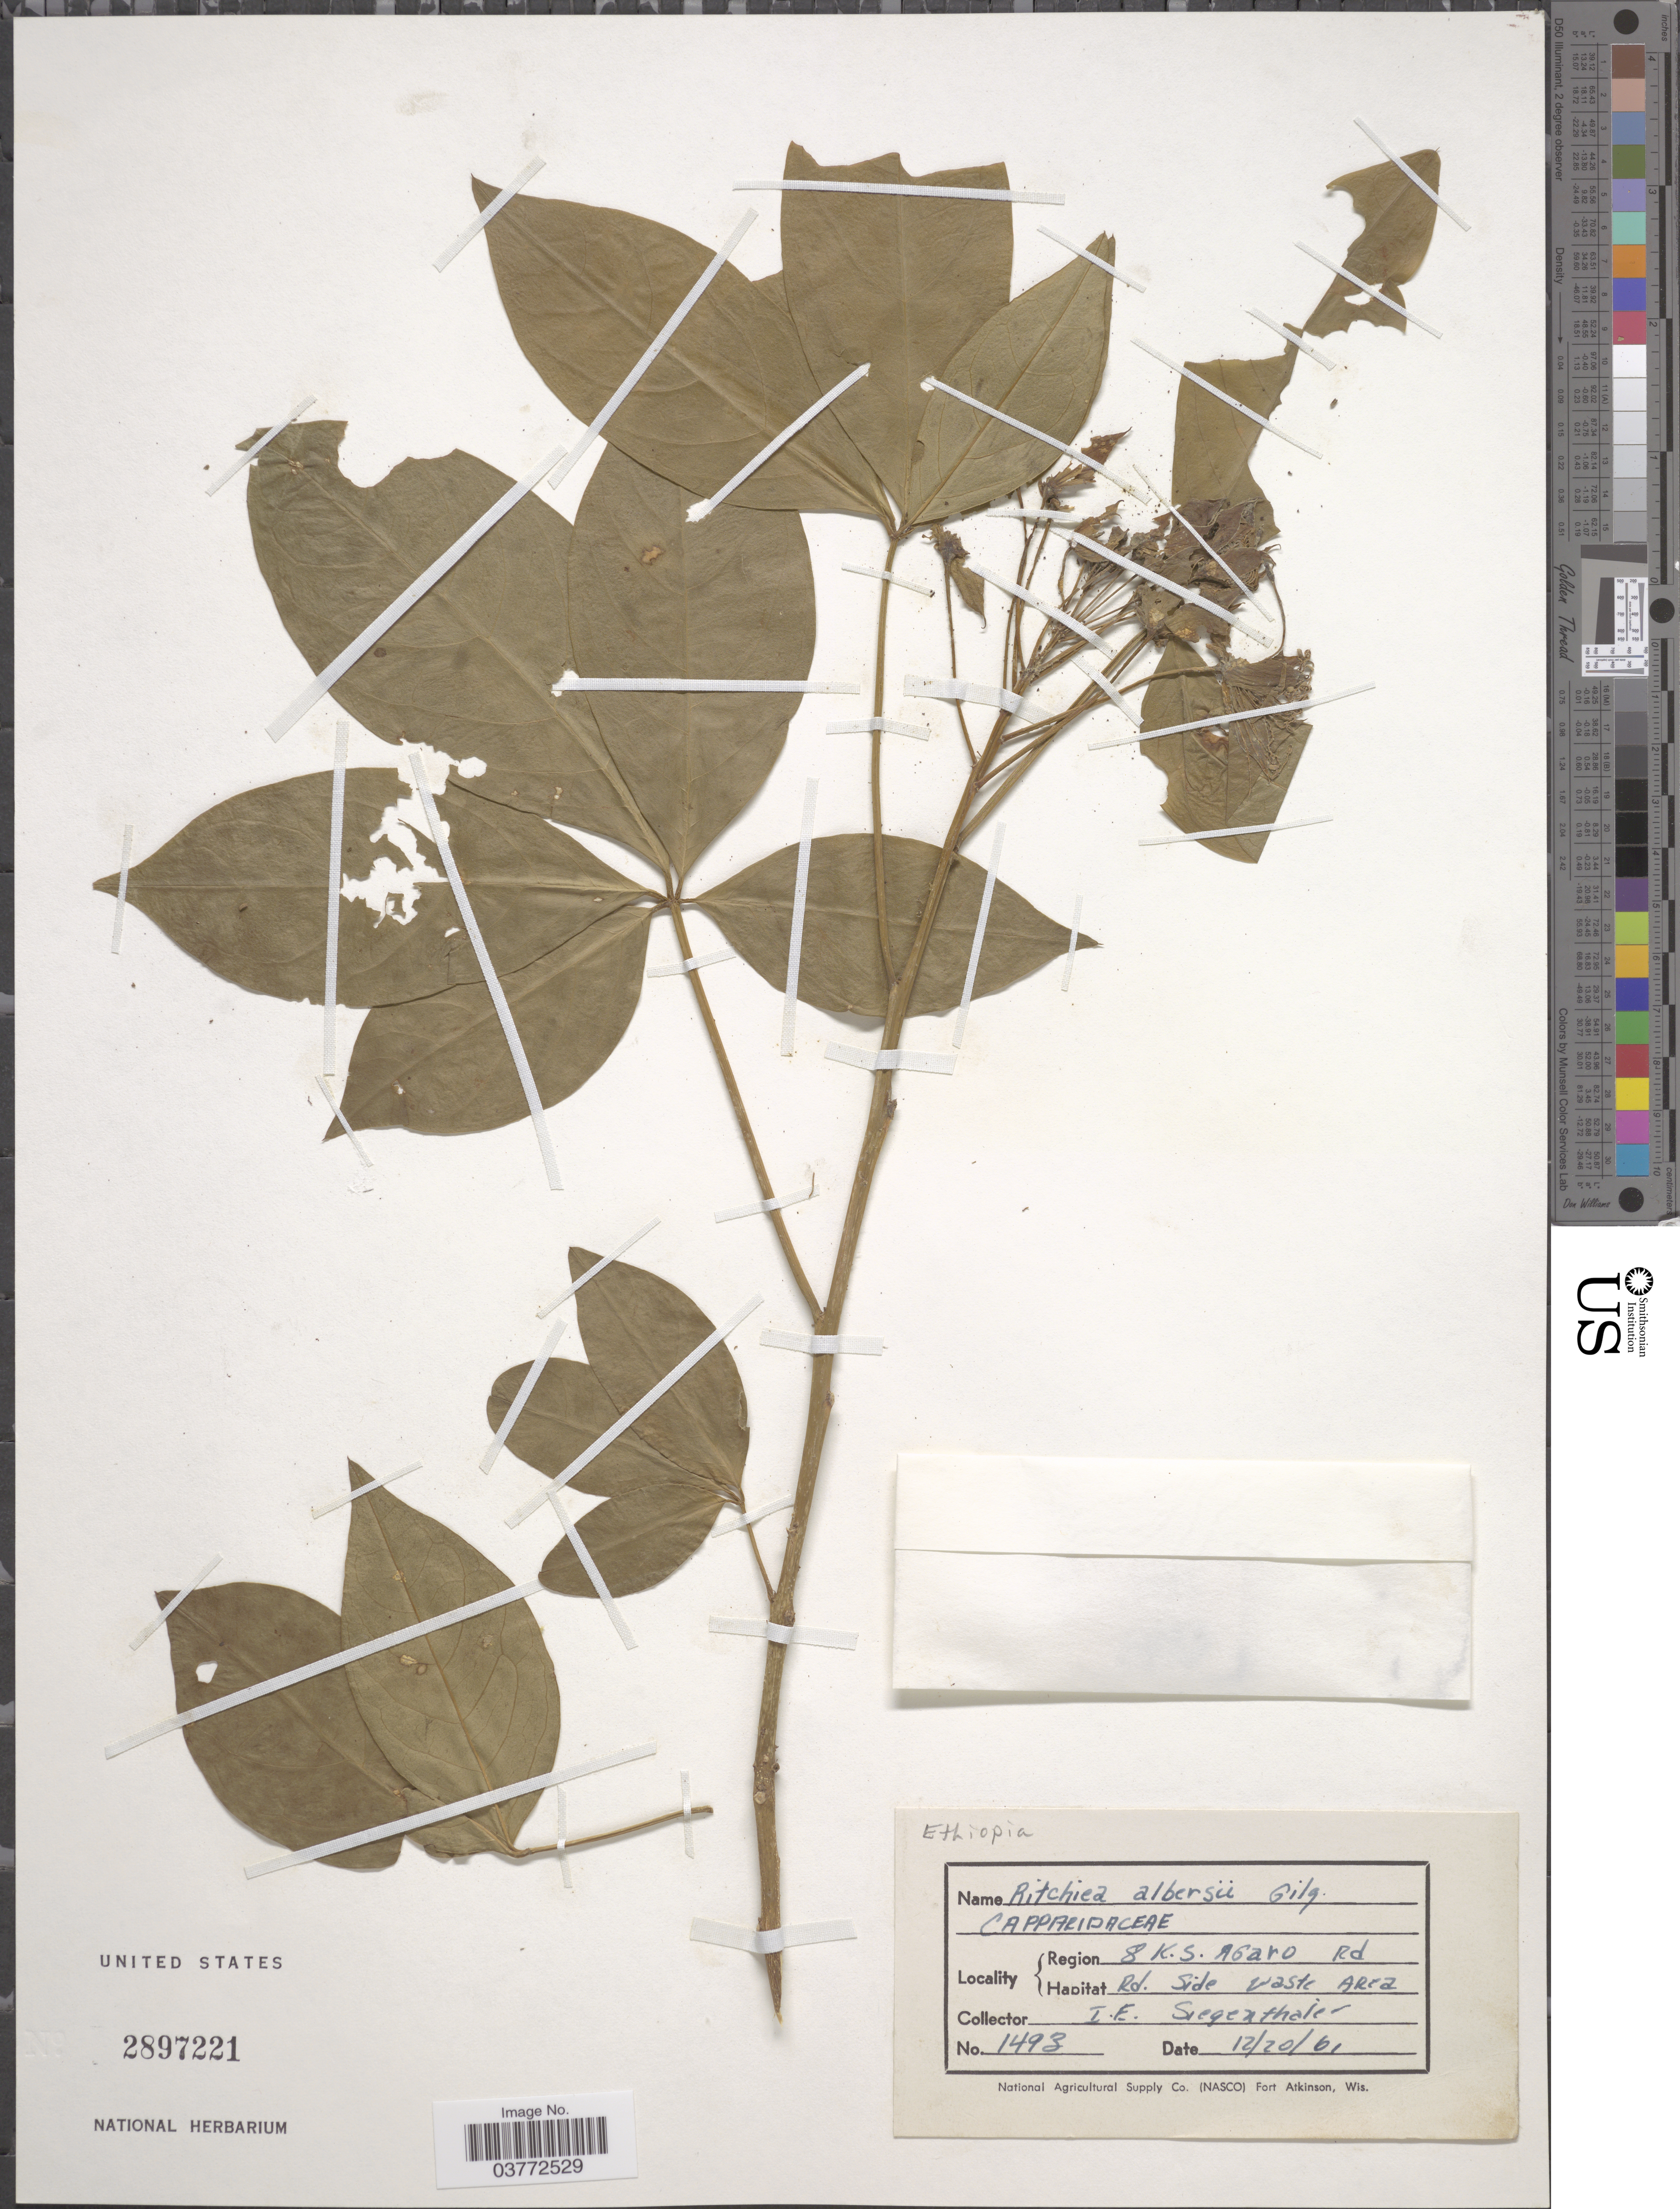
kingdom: Plantae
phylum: Tracheophyta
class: Magnoliopsida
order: Brassicales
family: Capparaceae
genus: Ritchiea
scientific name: Ritchiea albersii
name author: Gilg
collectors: I. Siegenthaler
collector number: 1493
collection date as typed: Transcribed d/m/y: 20/12/61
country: Ethiopia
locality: Region S.K.S. Agaro Rd. Rd. Side waste area.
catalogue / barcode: US 2897221